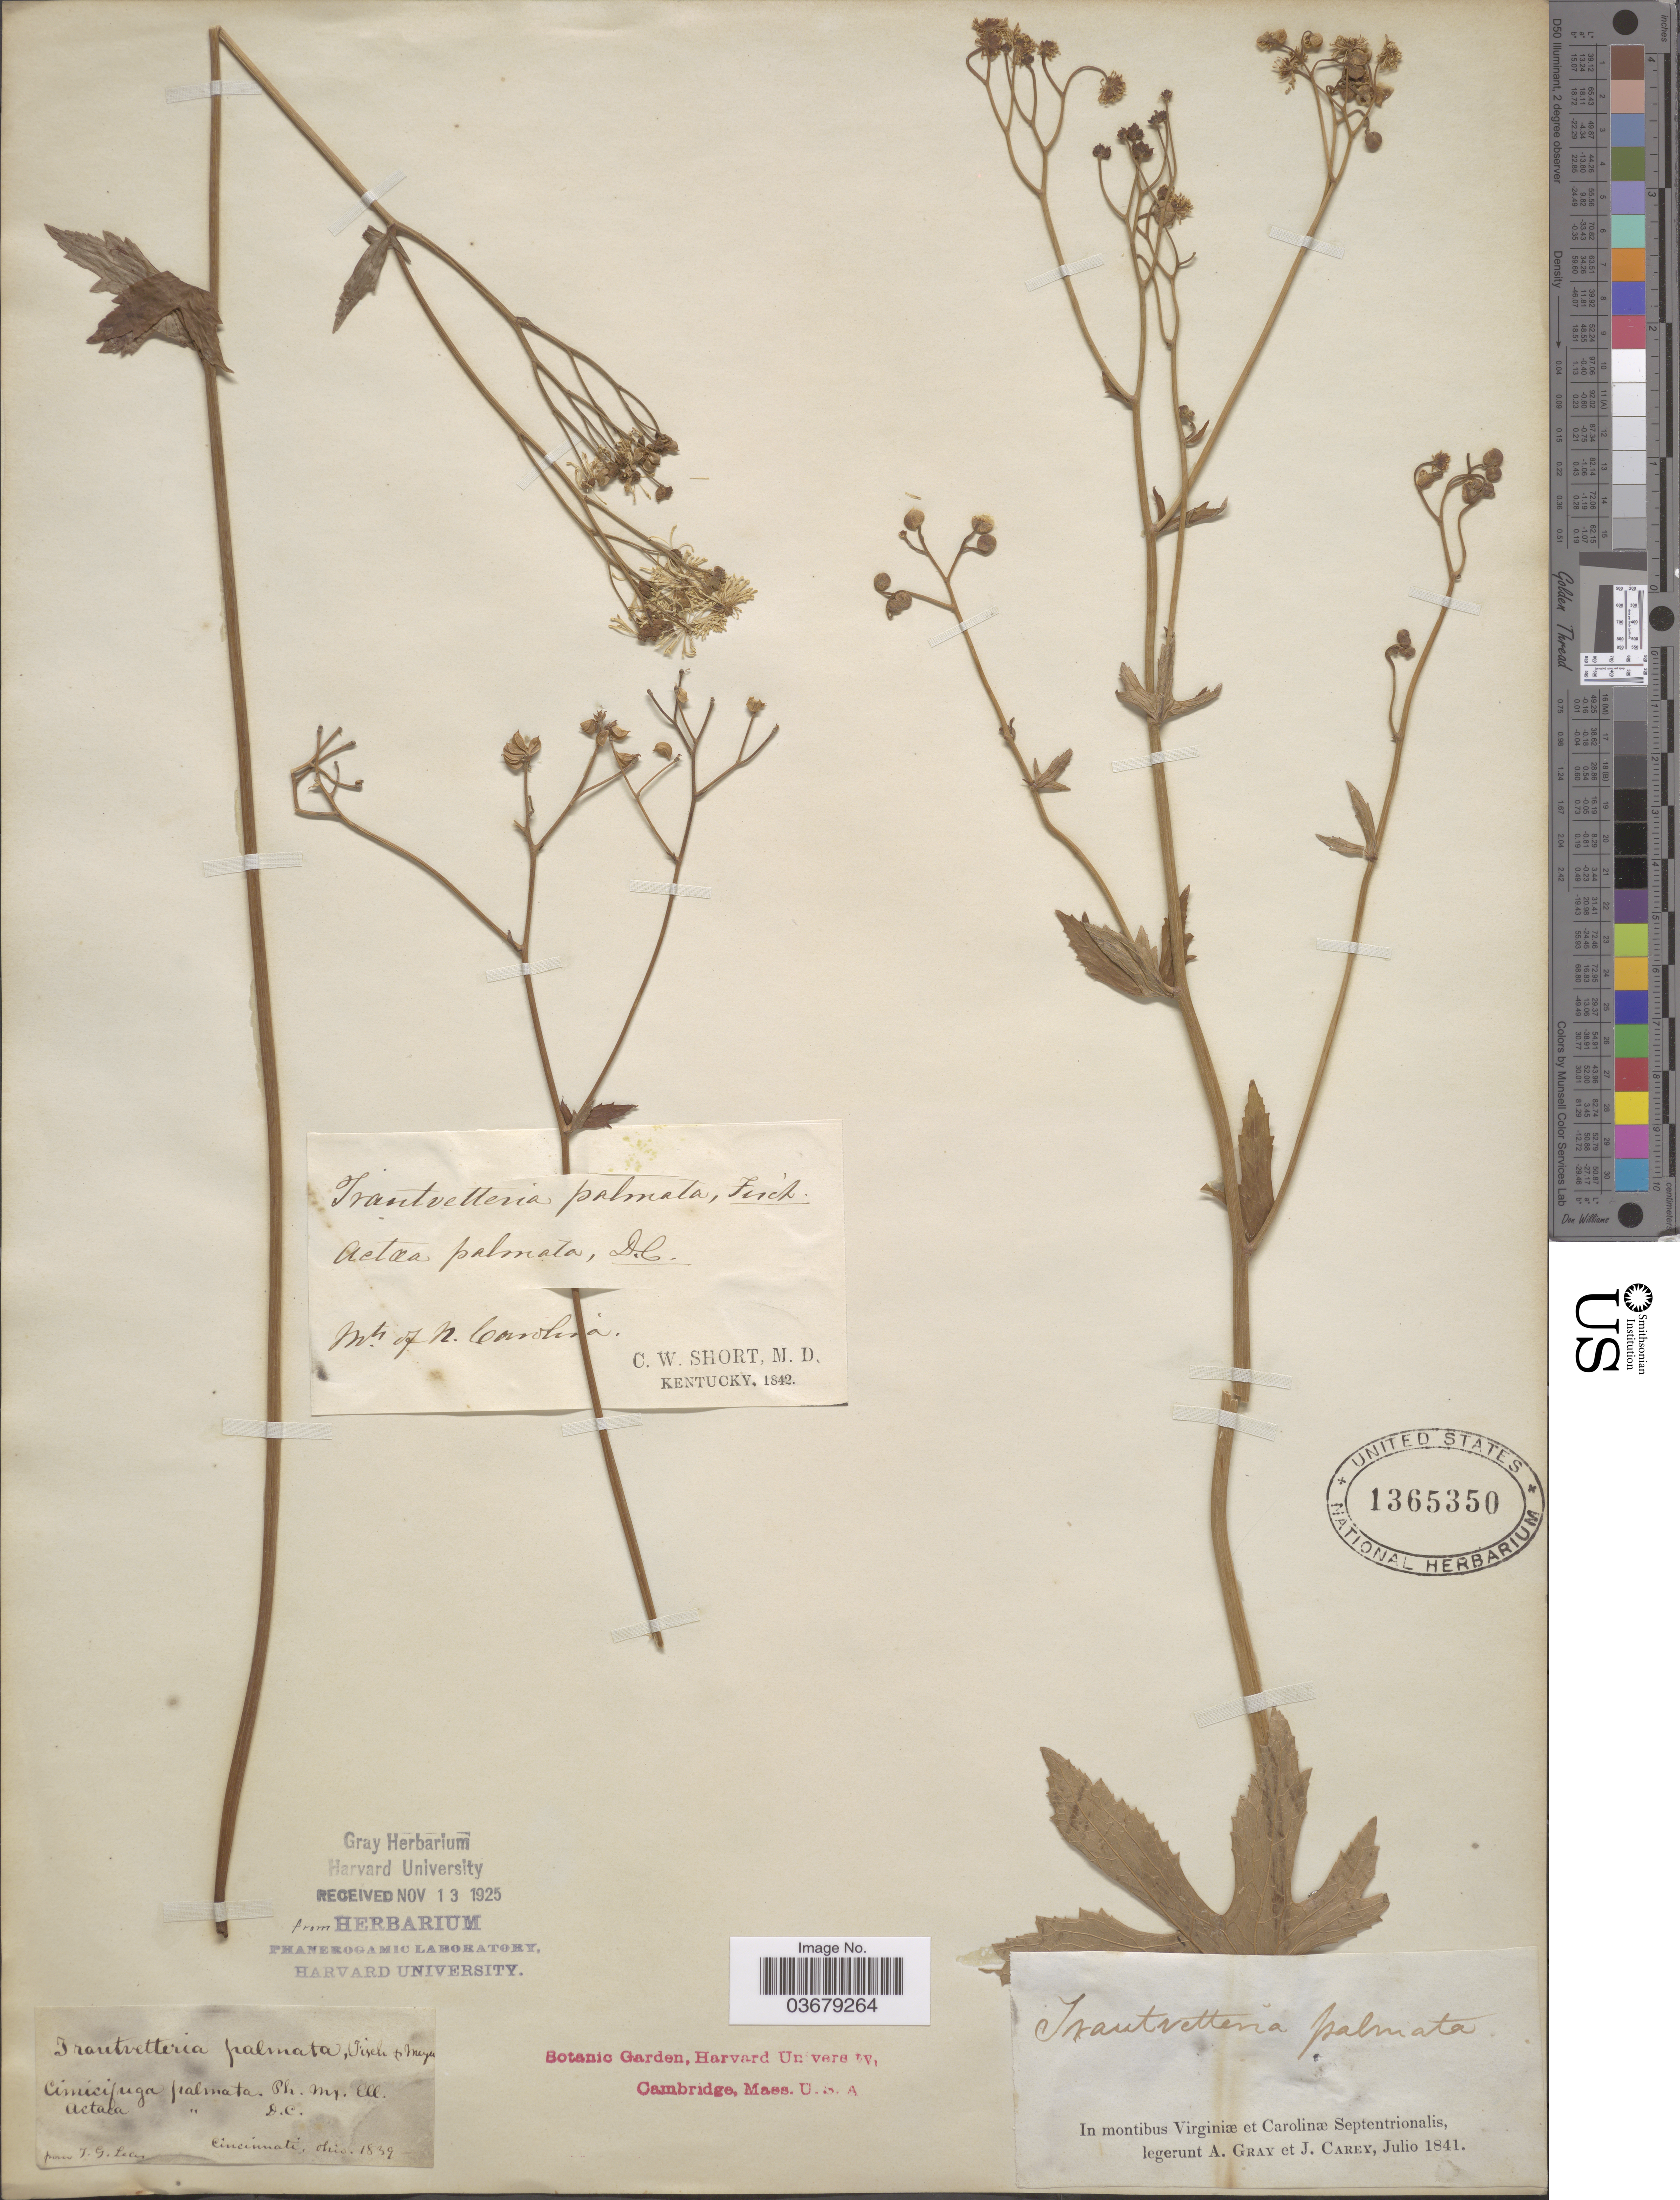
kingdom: Plantae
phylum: Tracheophyta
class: Magnoliopsida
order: Ranunculales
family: Ranunculaceae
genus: Trautvetteria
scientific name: Trautvetteria caroliniensis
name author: (Walter) Vail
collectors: A. Gray (herbarium) & J. Carey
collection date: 1841-07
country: United States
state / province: North Carolina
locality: In montibus Carolinæ Septentrionalis. Mts. of N. Carolina.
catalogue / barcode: US 1365350